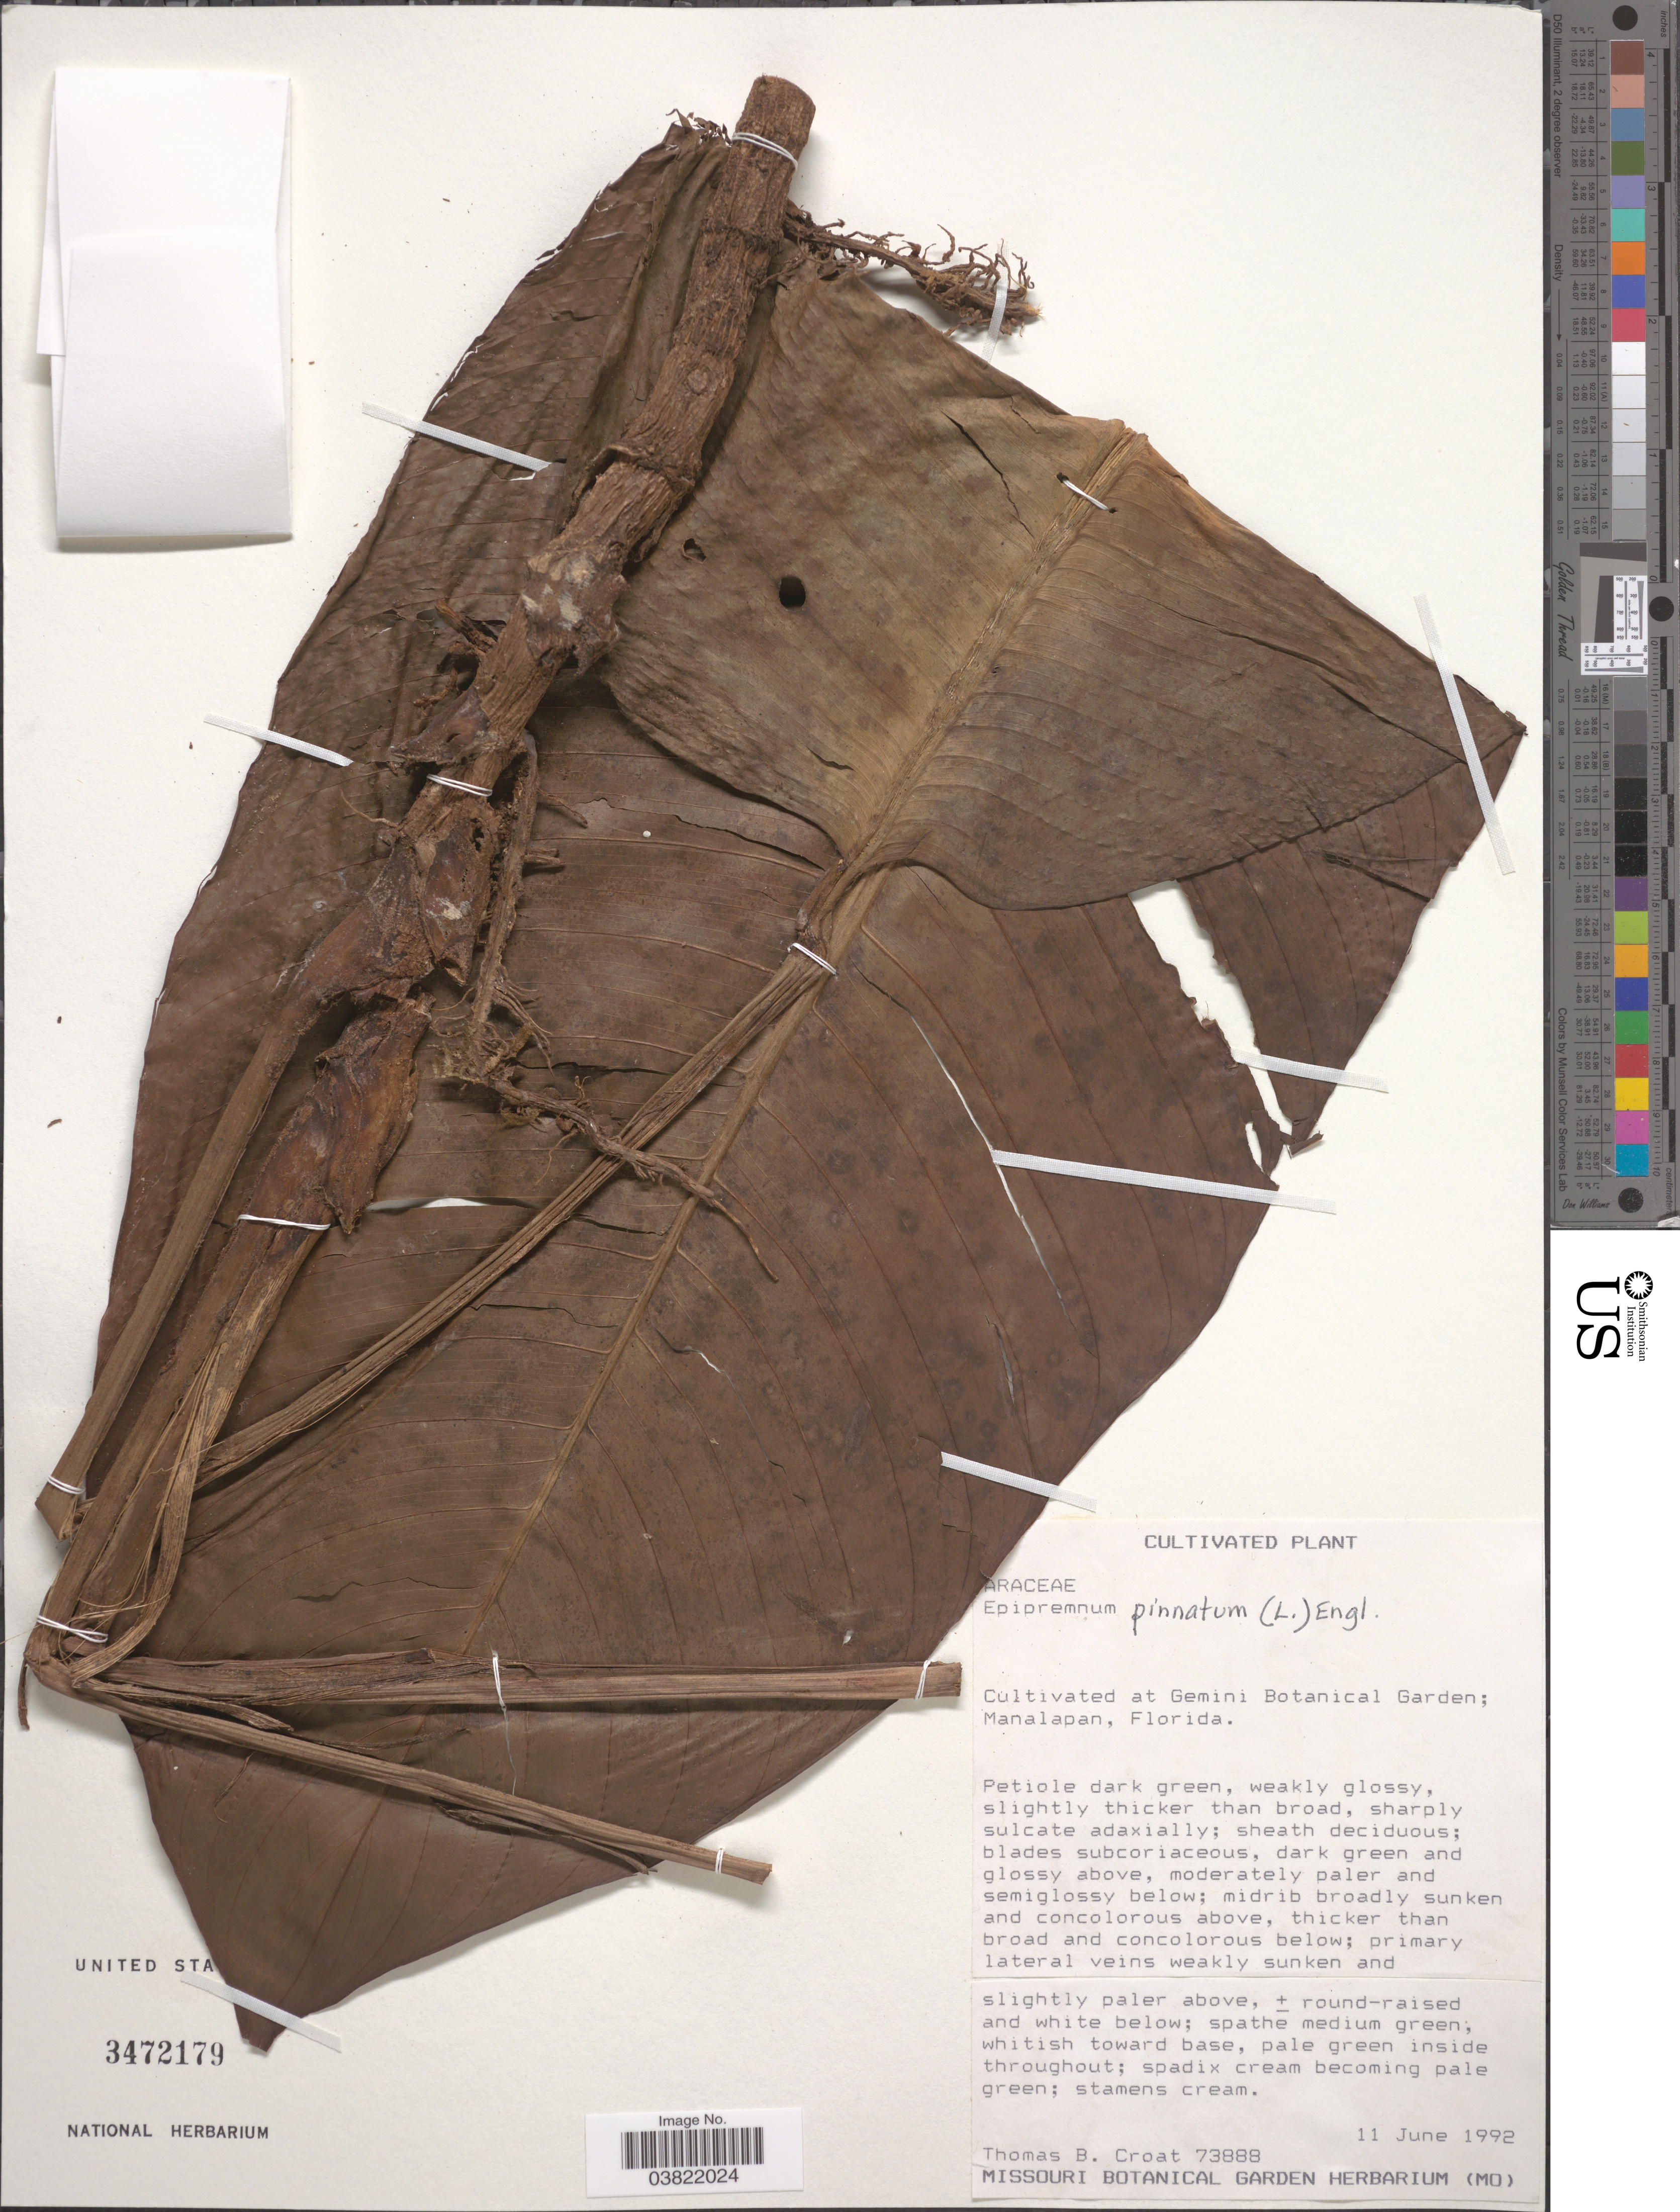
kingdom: Plantae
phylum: Tracheophyta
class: Liliopsida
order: Alismatales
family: Araceae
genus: Epipremnum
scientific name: Epipremnum pinnatum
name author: (L.) Engl.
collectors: T. B. Croat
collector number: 73888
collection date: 1992-06-11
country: United States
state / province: Florida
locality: At Gemini Botanical Garden; Manalapan.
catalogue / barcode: US 3472179